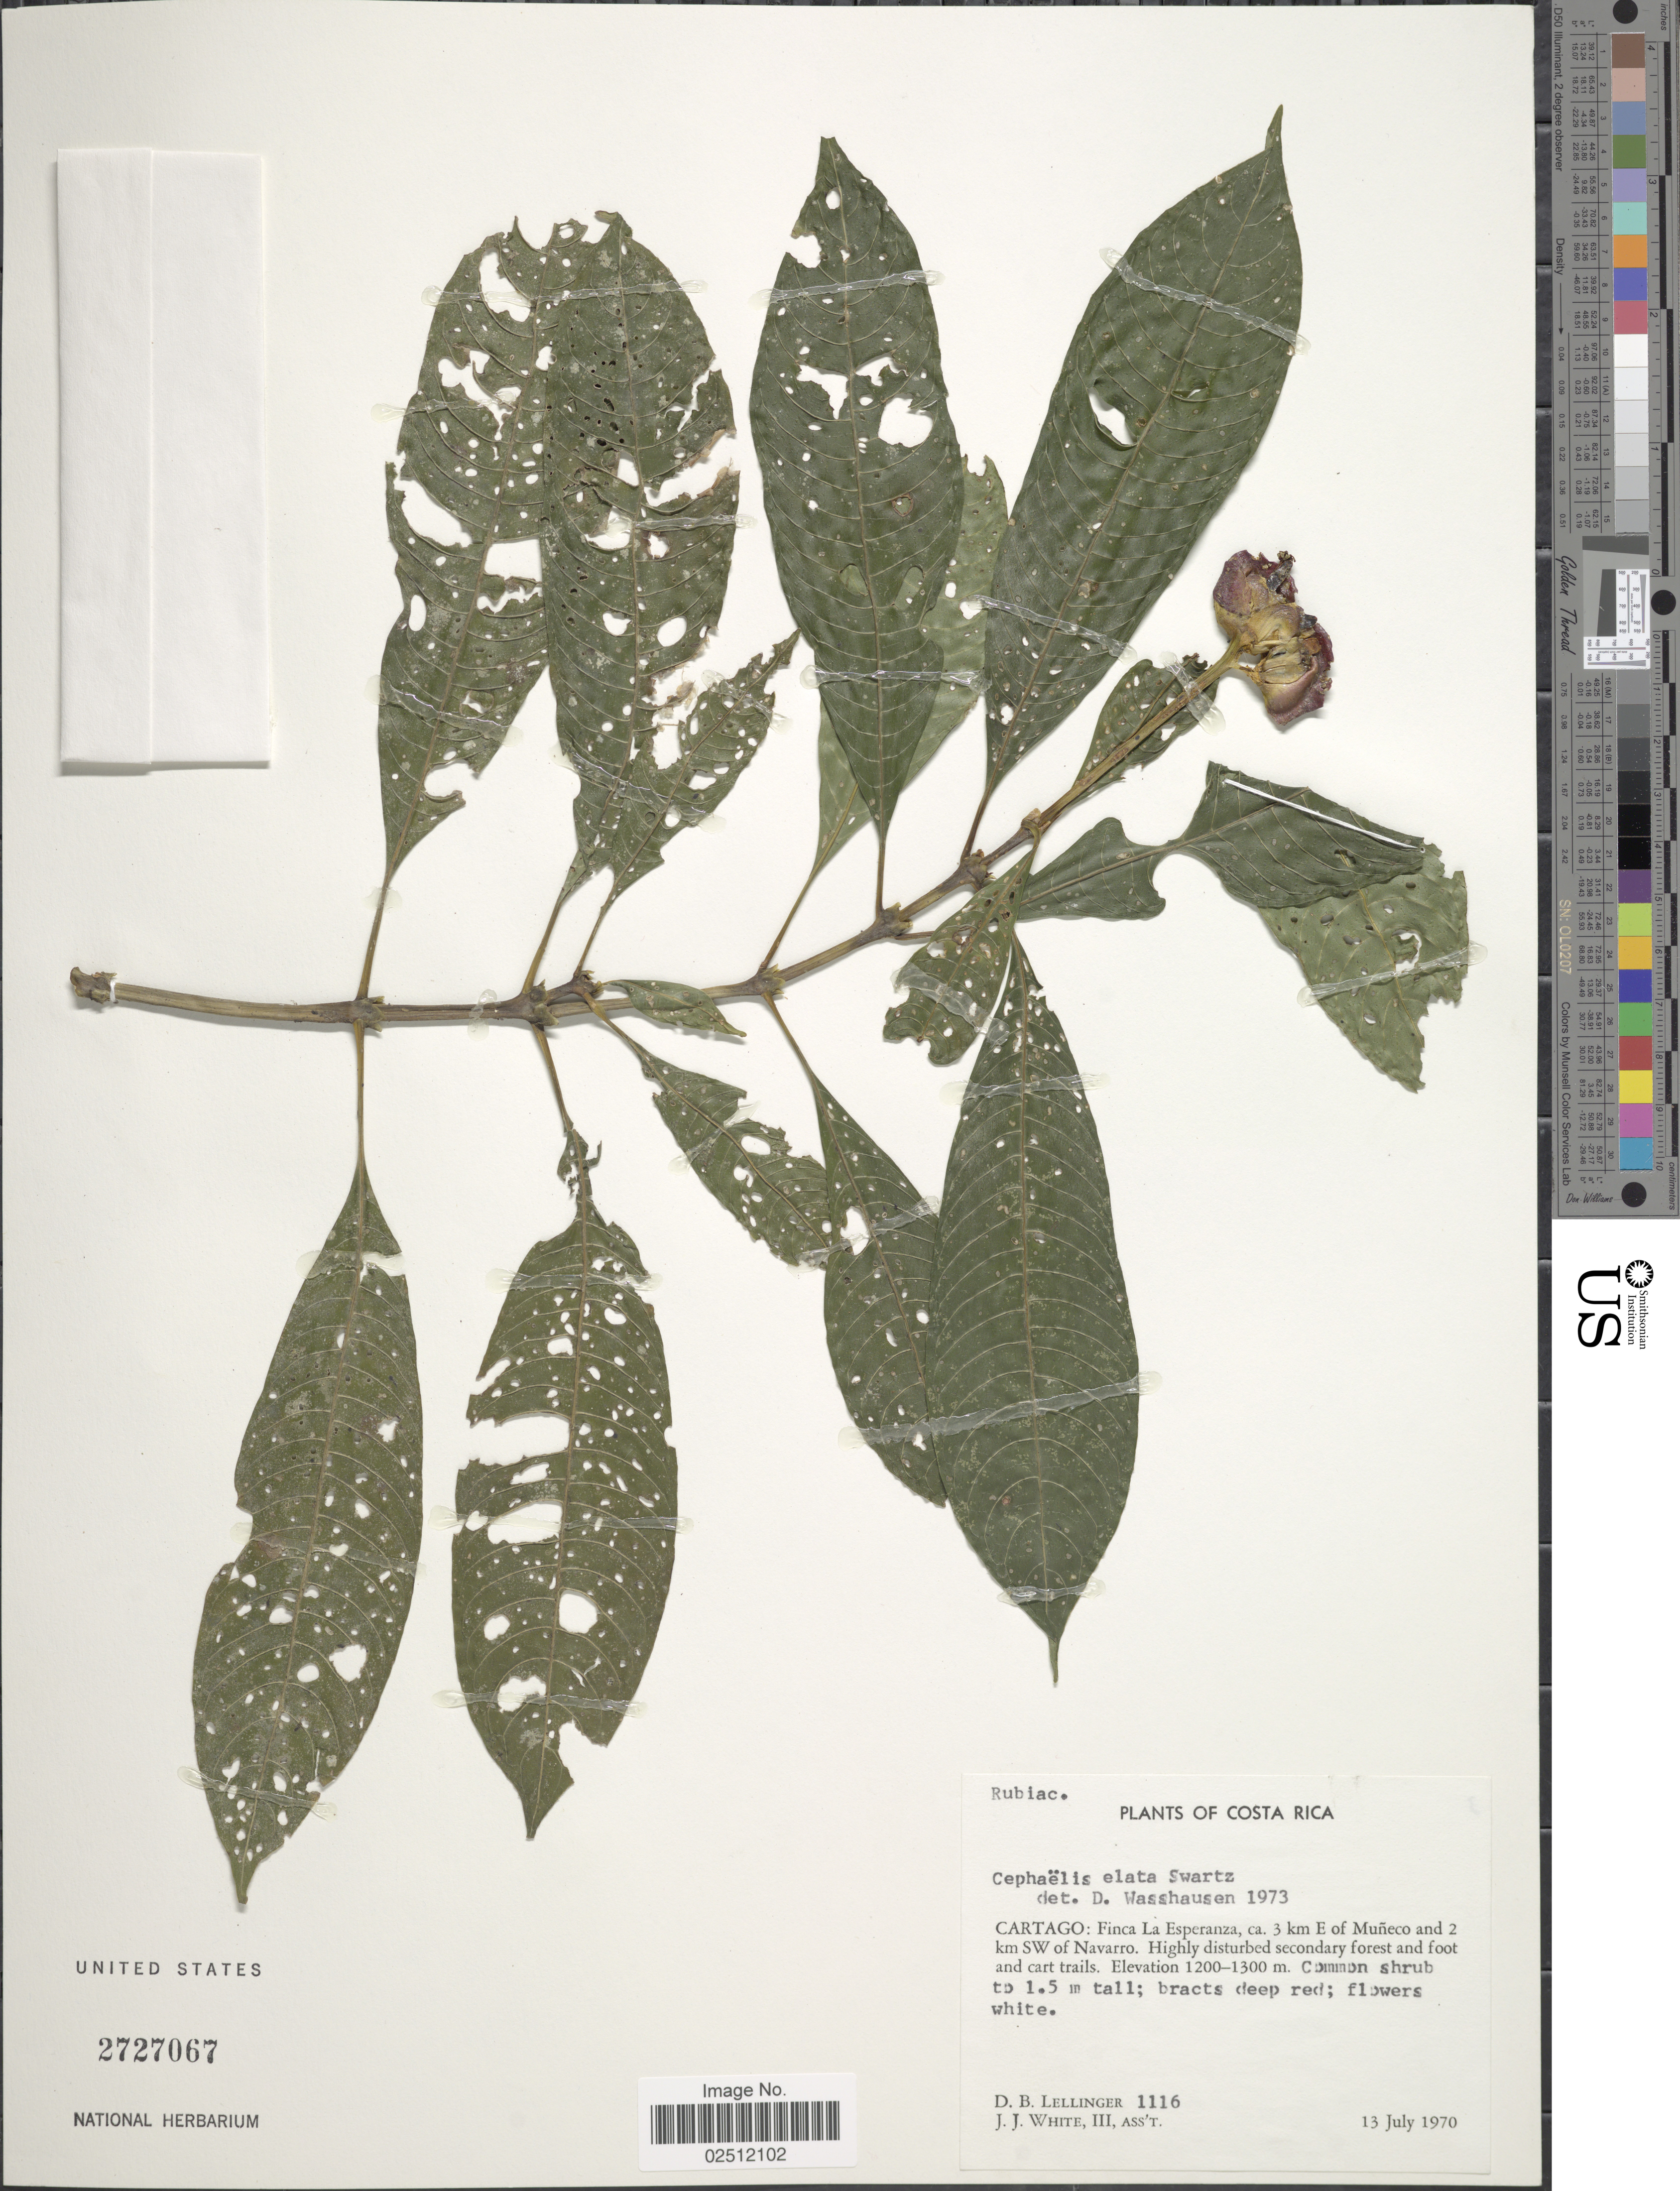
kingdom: Plantae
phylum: Tracheophyta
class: Magnoliopsida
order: Gentianales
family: Rubiaceae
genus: Psychotria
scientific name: Psychotria elata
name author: (Sw.) Hammel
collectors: D. B. Lellinger & J. J. White III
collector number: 1116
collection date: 1970-07-13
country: Costa Rica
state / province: Cartago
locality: Finca La Esperanza, ca 3 km E of Muñeco and 2 km SW of Navarro. High disturbed secondary forest and foot and cart trails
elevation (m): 1200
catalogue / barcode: US 2727067